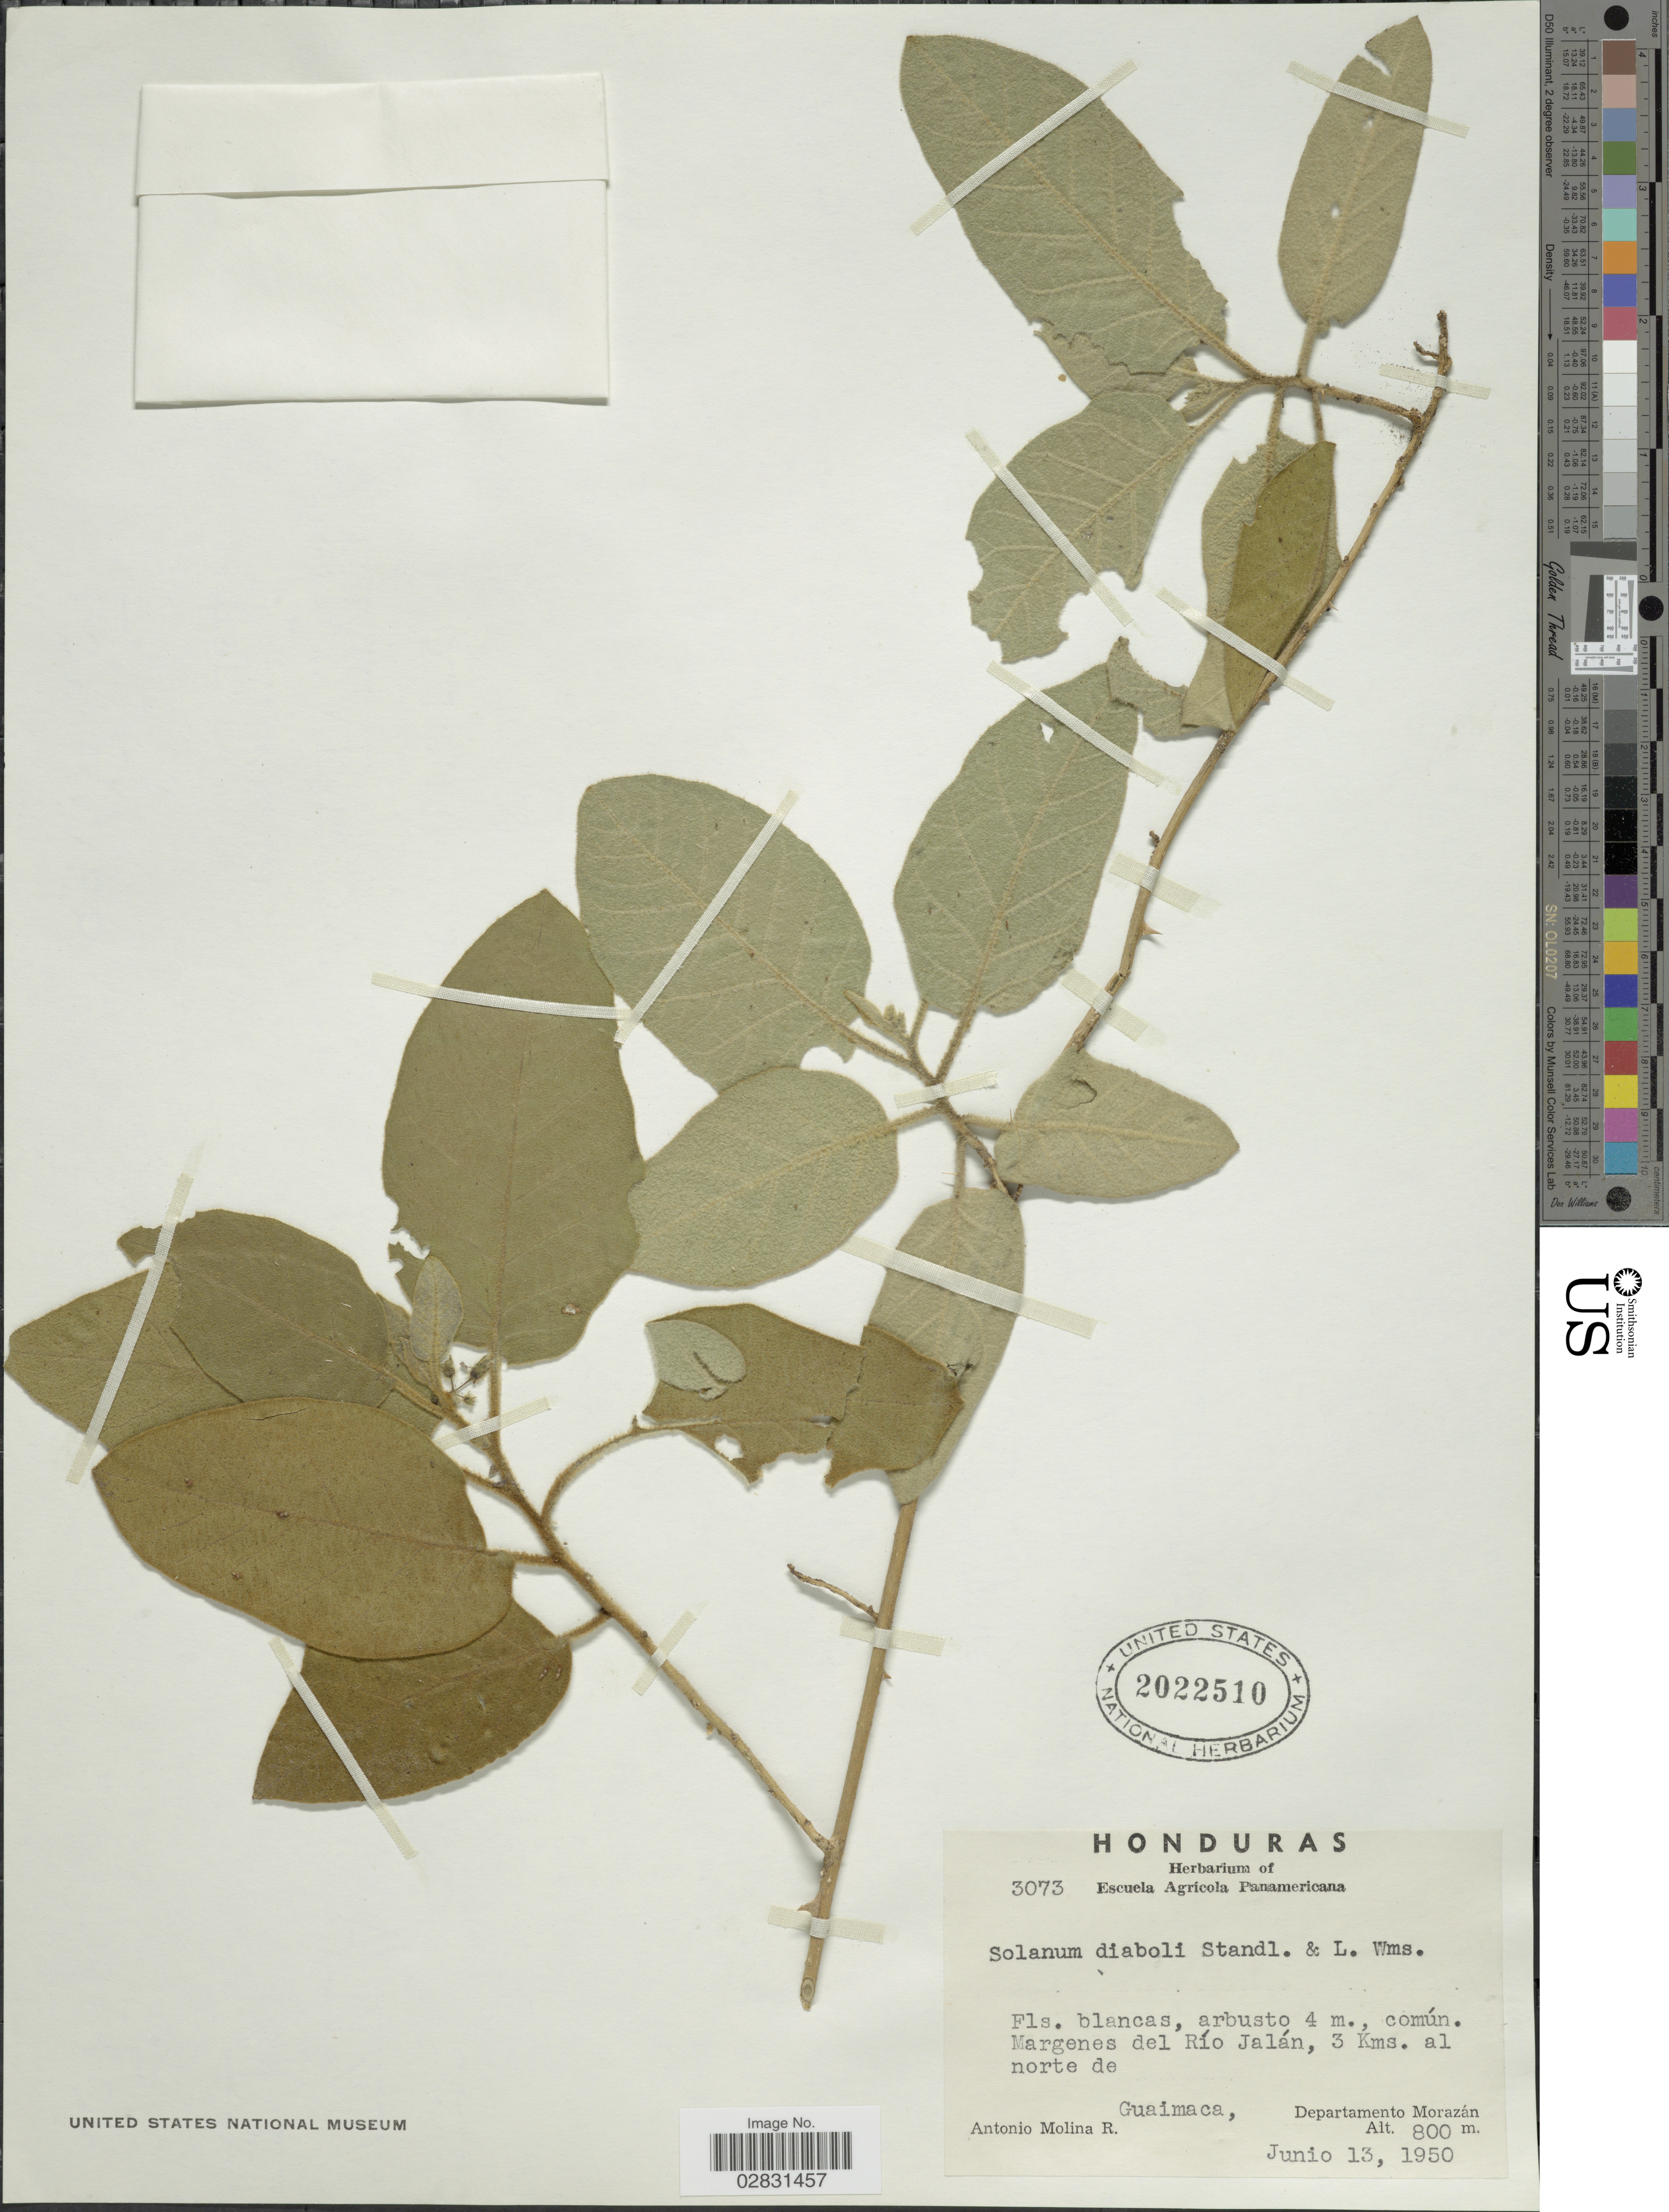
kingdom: Plantae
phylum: Tracheophyta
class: Magnoliopsida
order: Solanales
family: Solanaceae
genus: Solanum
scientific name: Solanum diaboli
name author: Standl. & Steyerm.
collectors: A. Molina R.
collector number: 3073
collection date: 1950-06-13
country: Honduras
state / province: Fco. Morazán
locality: Común. Margenes del Río Jalán, 3 Kms. al norte de Guaimaca, Departamento Morazán.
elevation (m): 800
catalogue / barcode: US 2022510